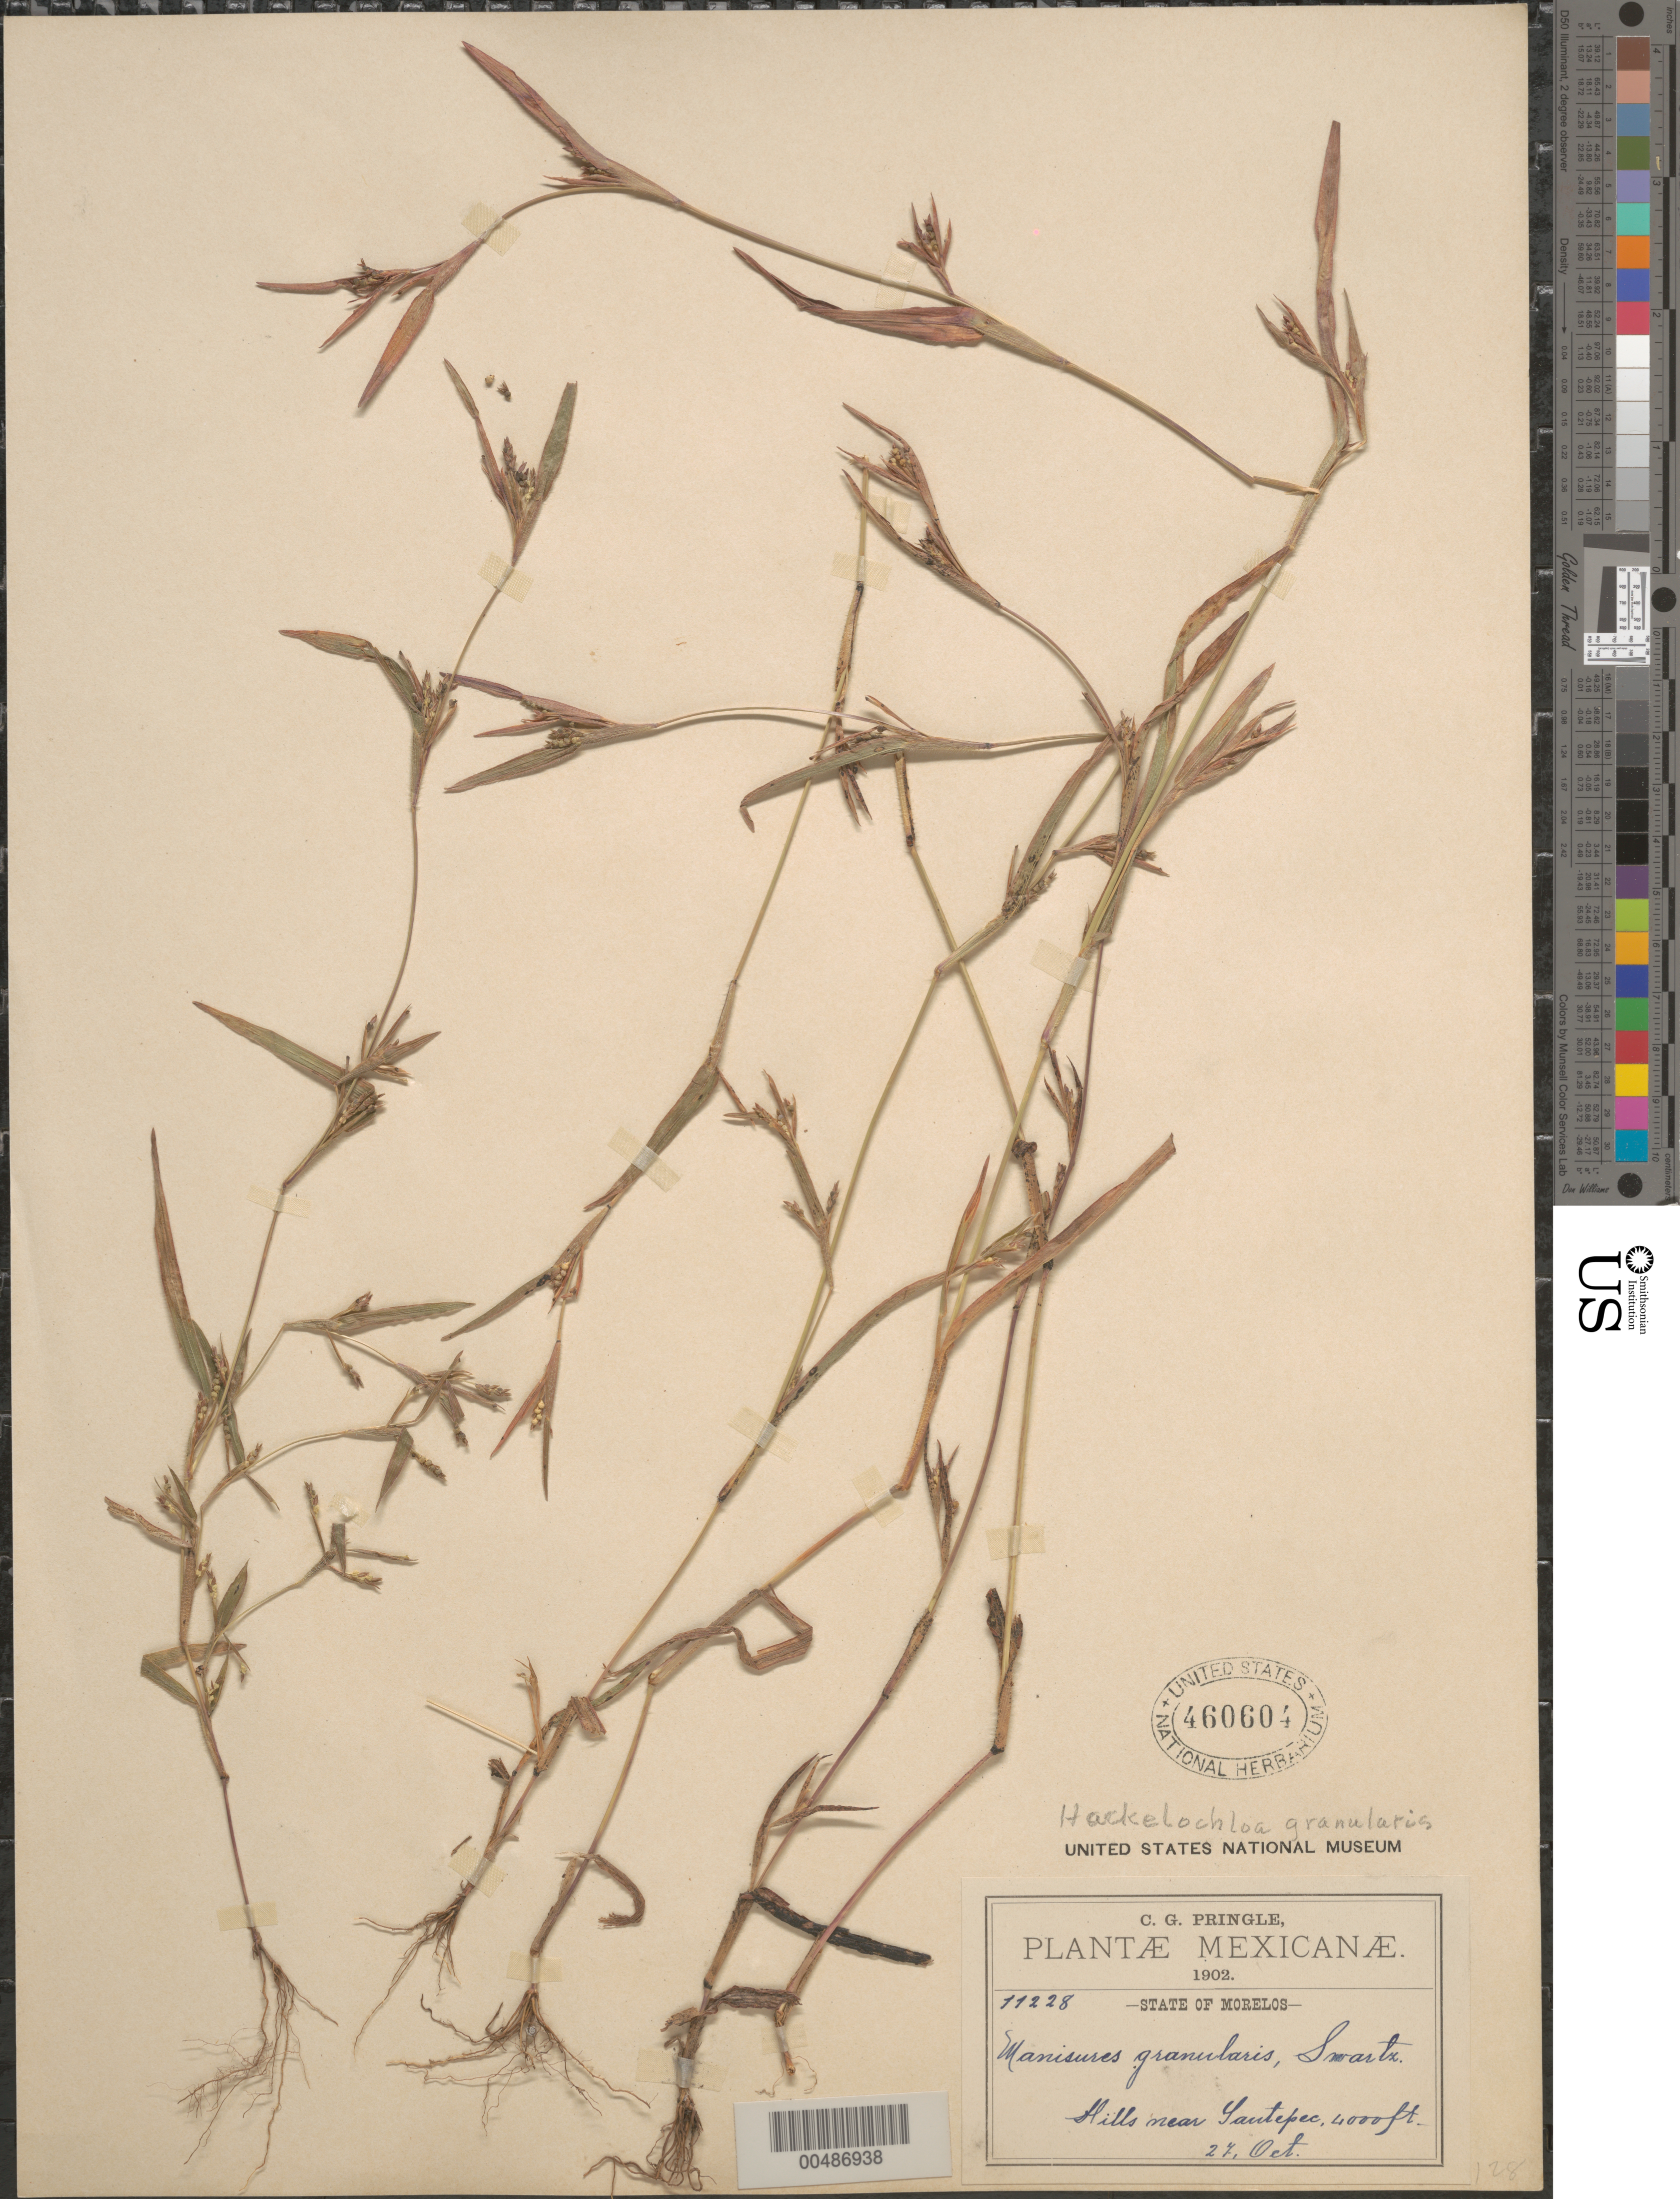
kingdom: Plantae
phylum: Tracheophyta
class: Liliopsida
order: Poales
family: Poaceae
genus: Hackelochloa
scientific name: Hackelochloa granularis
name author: (L.) Kuntze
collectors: C. G. Pringle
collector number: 11228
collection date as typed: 27 Oct 1902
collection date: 1902-10-27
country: Mexico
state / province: Morelos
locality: Hills near Yautepec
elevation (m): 1219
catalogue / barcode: US 460604